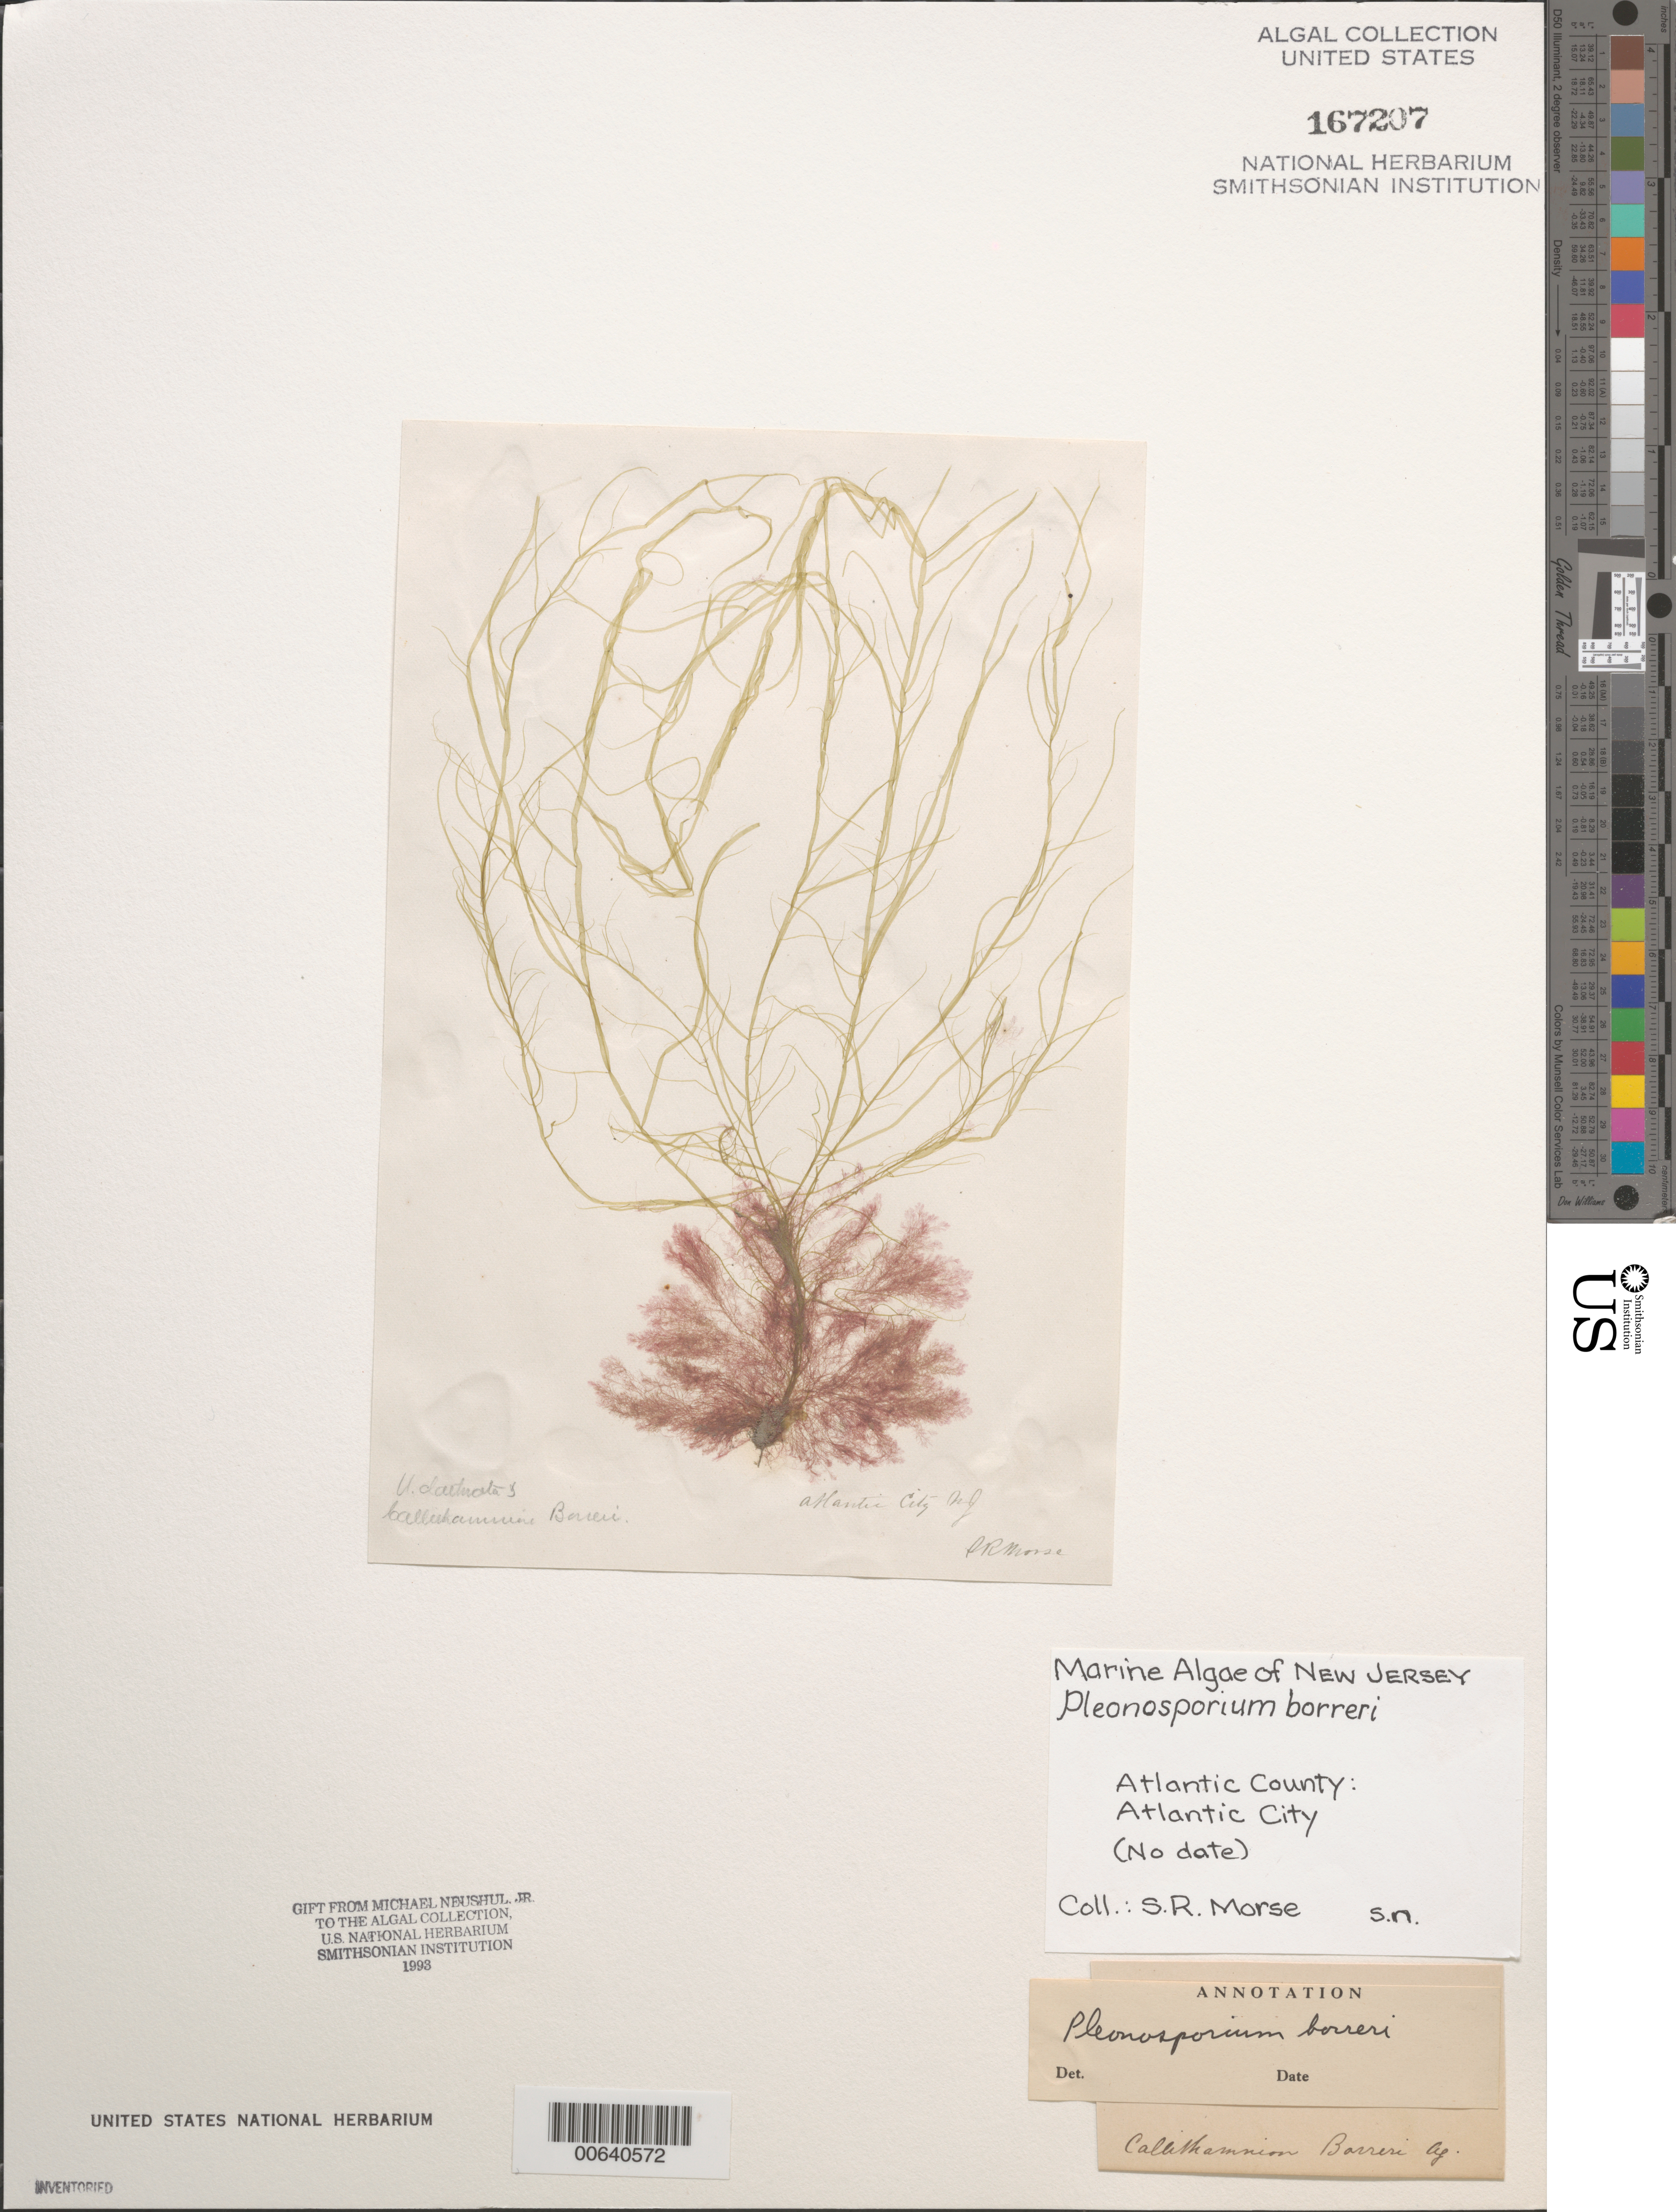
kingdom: Plantae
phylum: Rhodophyta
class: Florideophyceae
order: Ceramiales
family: Wrangeliaceae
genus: Pleonosporium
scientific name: Pleonosporium borreri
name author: (Sm.) Näg.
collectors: S. Morse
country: United States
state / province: New Jersey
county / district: Atlantic County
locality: Atlantic City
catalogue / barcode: US 167207